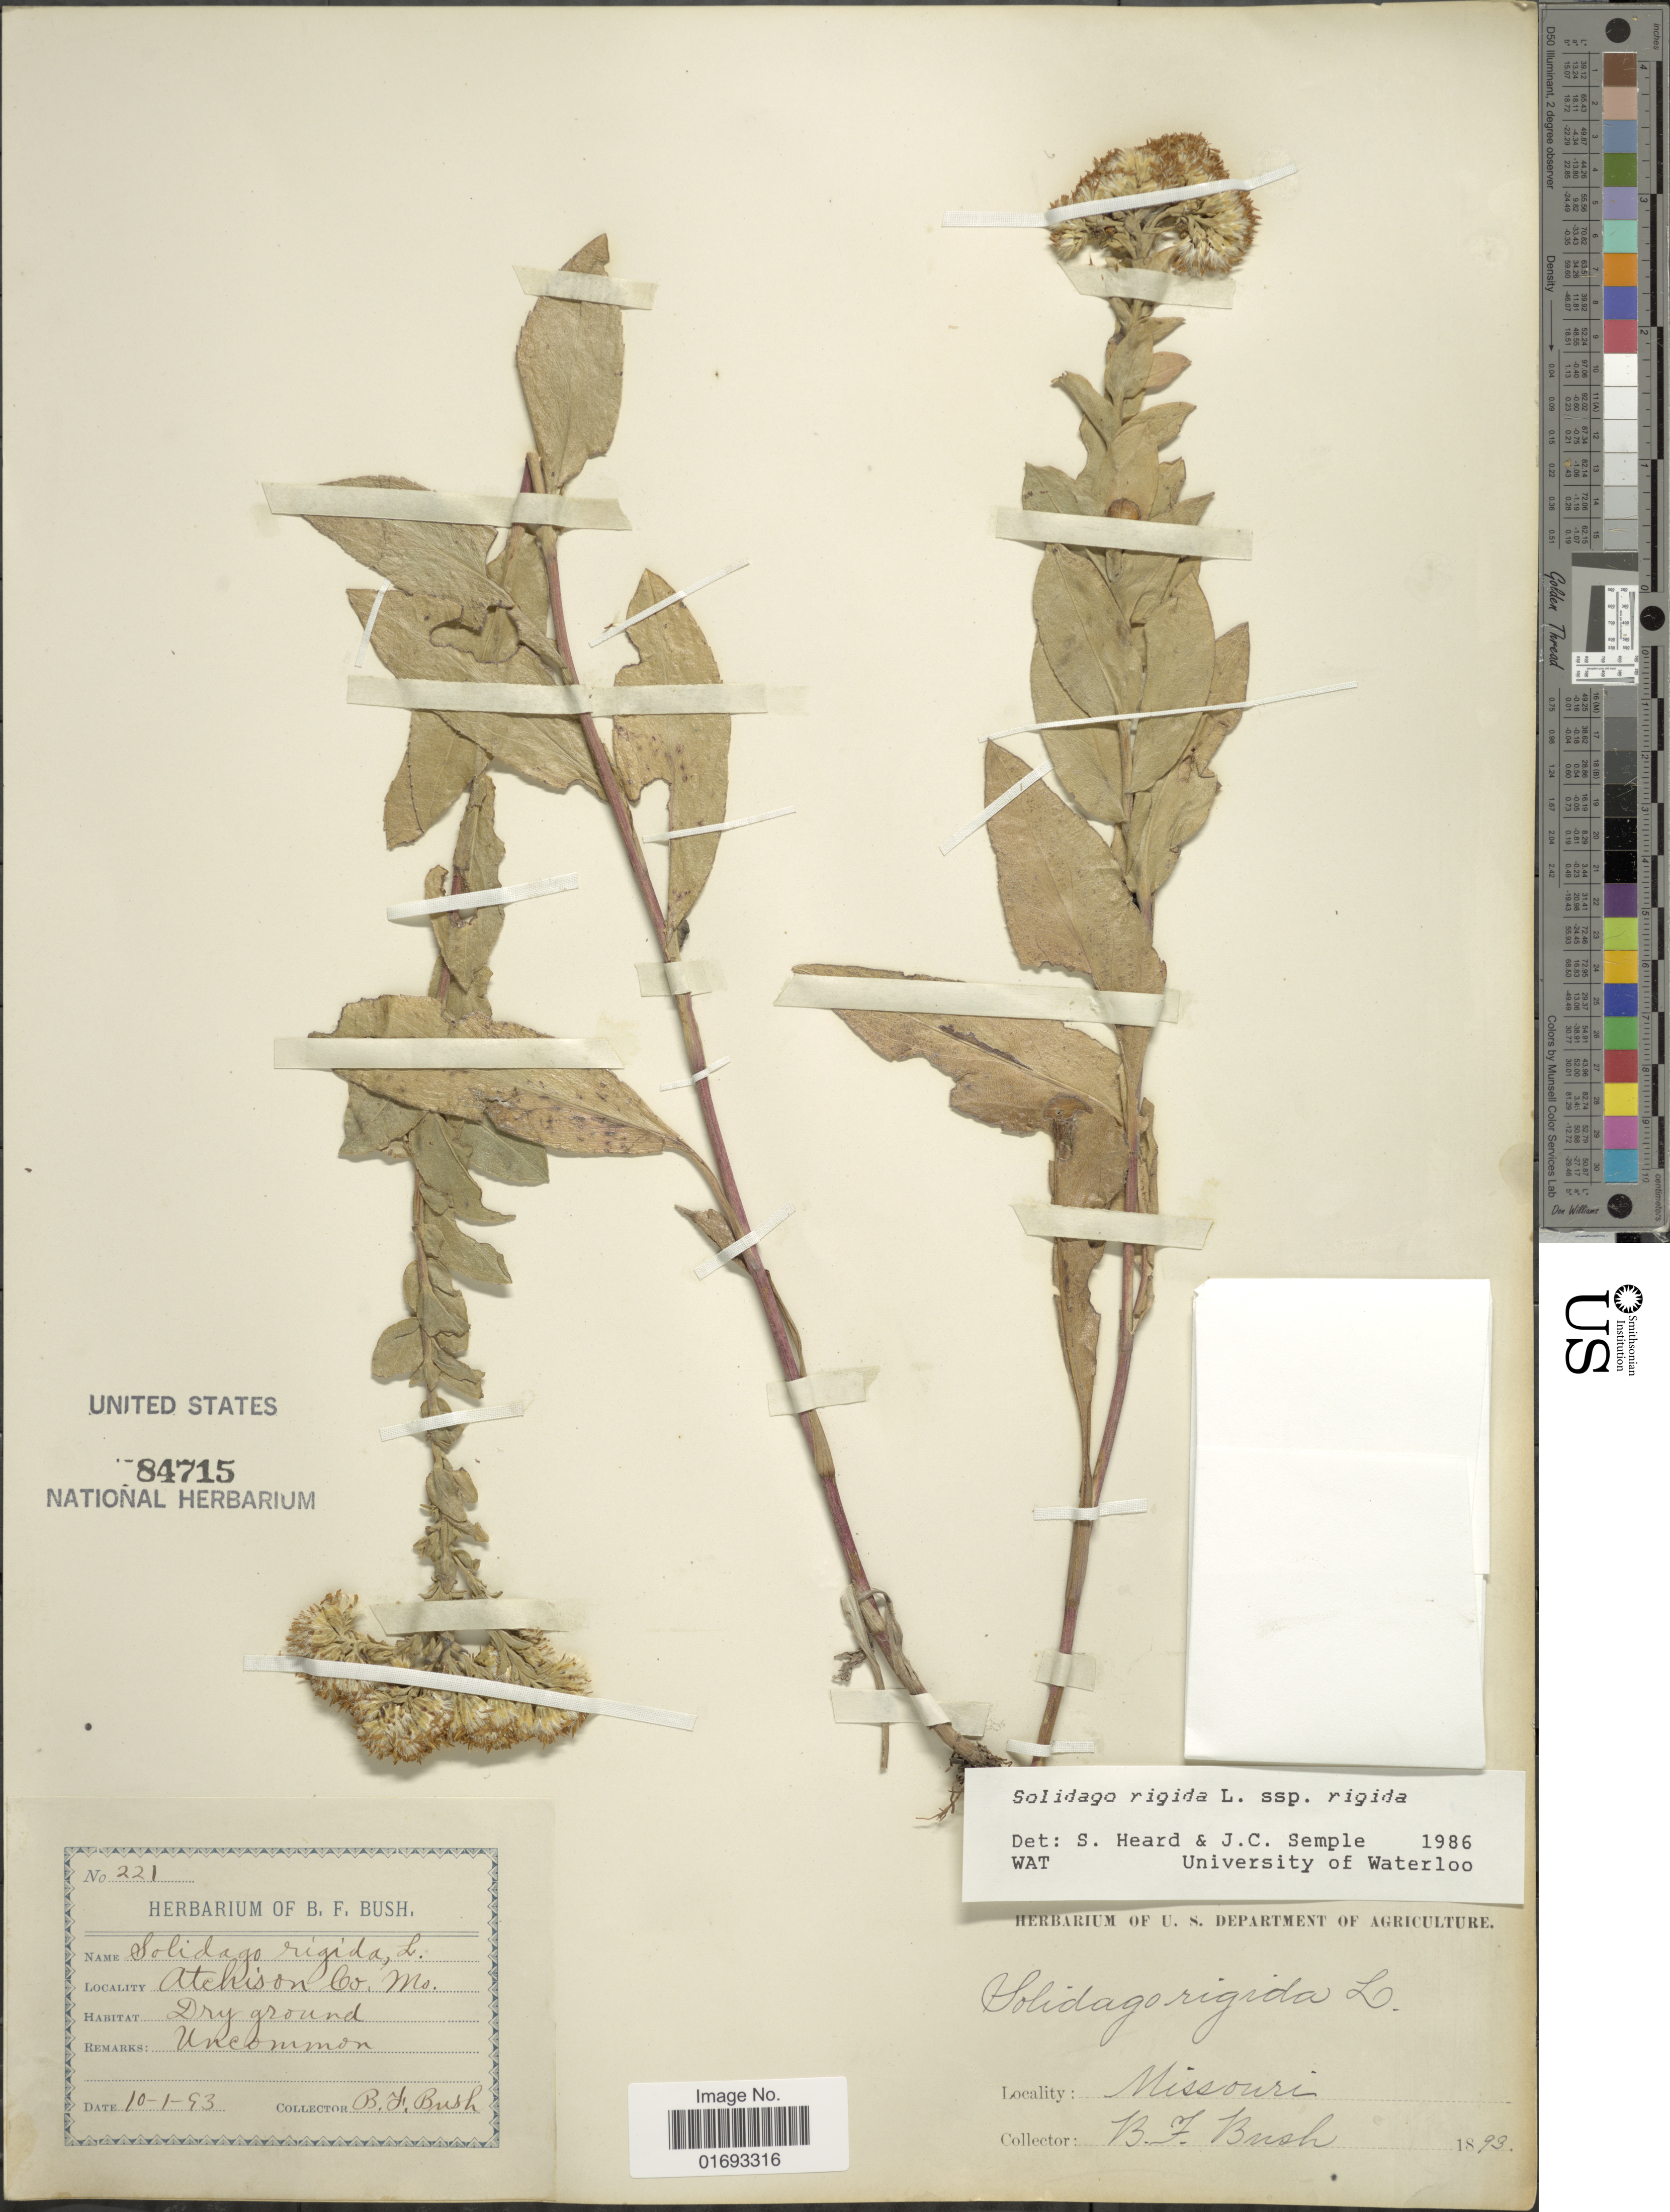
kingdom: Plantae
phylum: Tracheophyta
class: Magnoliopsida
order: Asterales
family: Asteraceae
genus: Oligoneuron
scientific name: Oligoneuron rigidum var. rigidum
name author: (L.) Small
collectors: B. F. Bush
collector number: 221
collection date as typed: Transcribed d/m/y: 1/10/93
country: United States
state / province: Missouri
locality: Atchison Co., dry ground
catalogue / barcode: US 784715